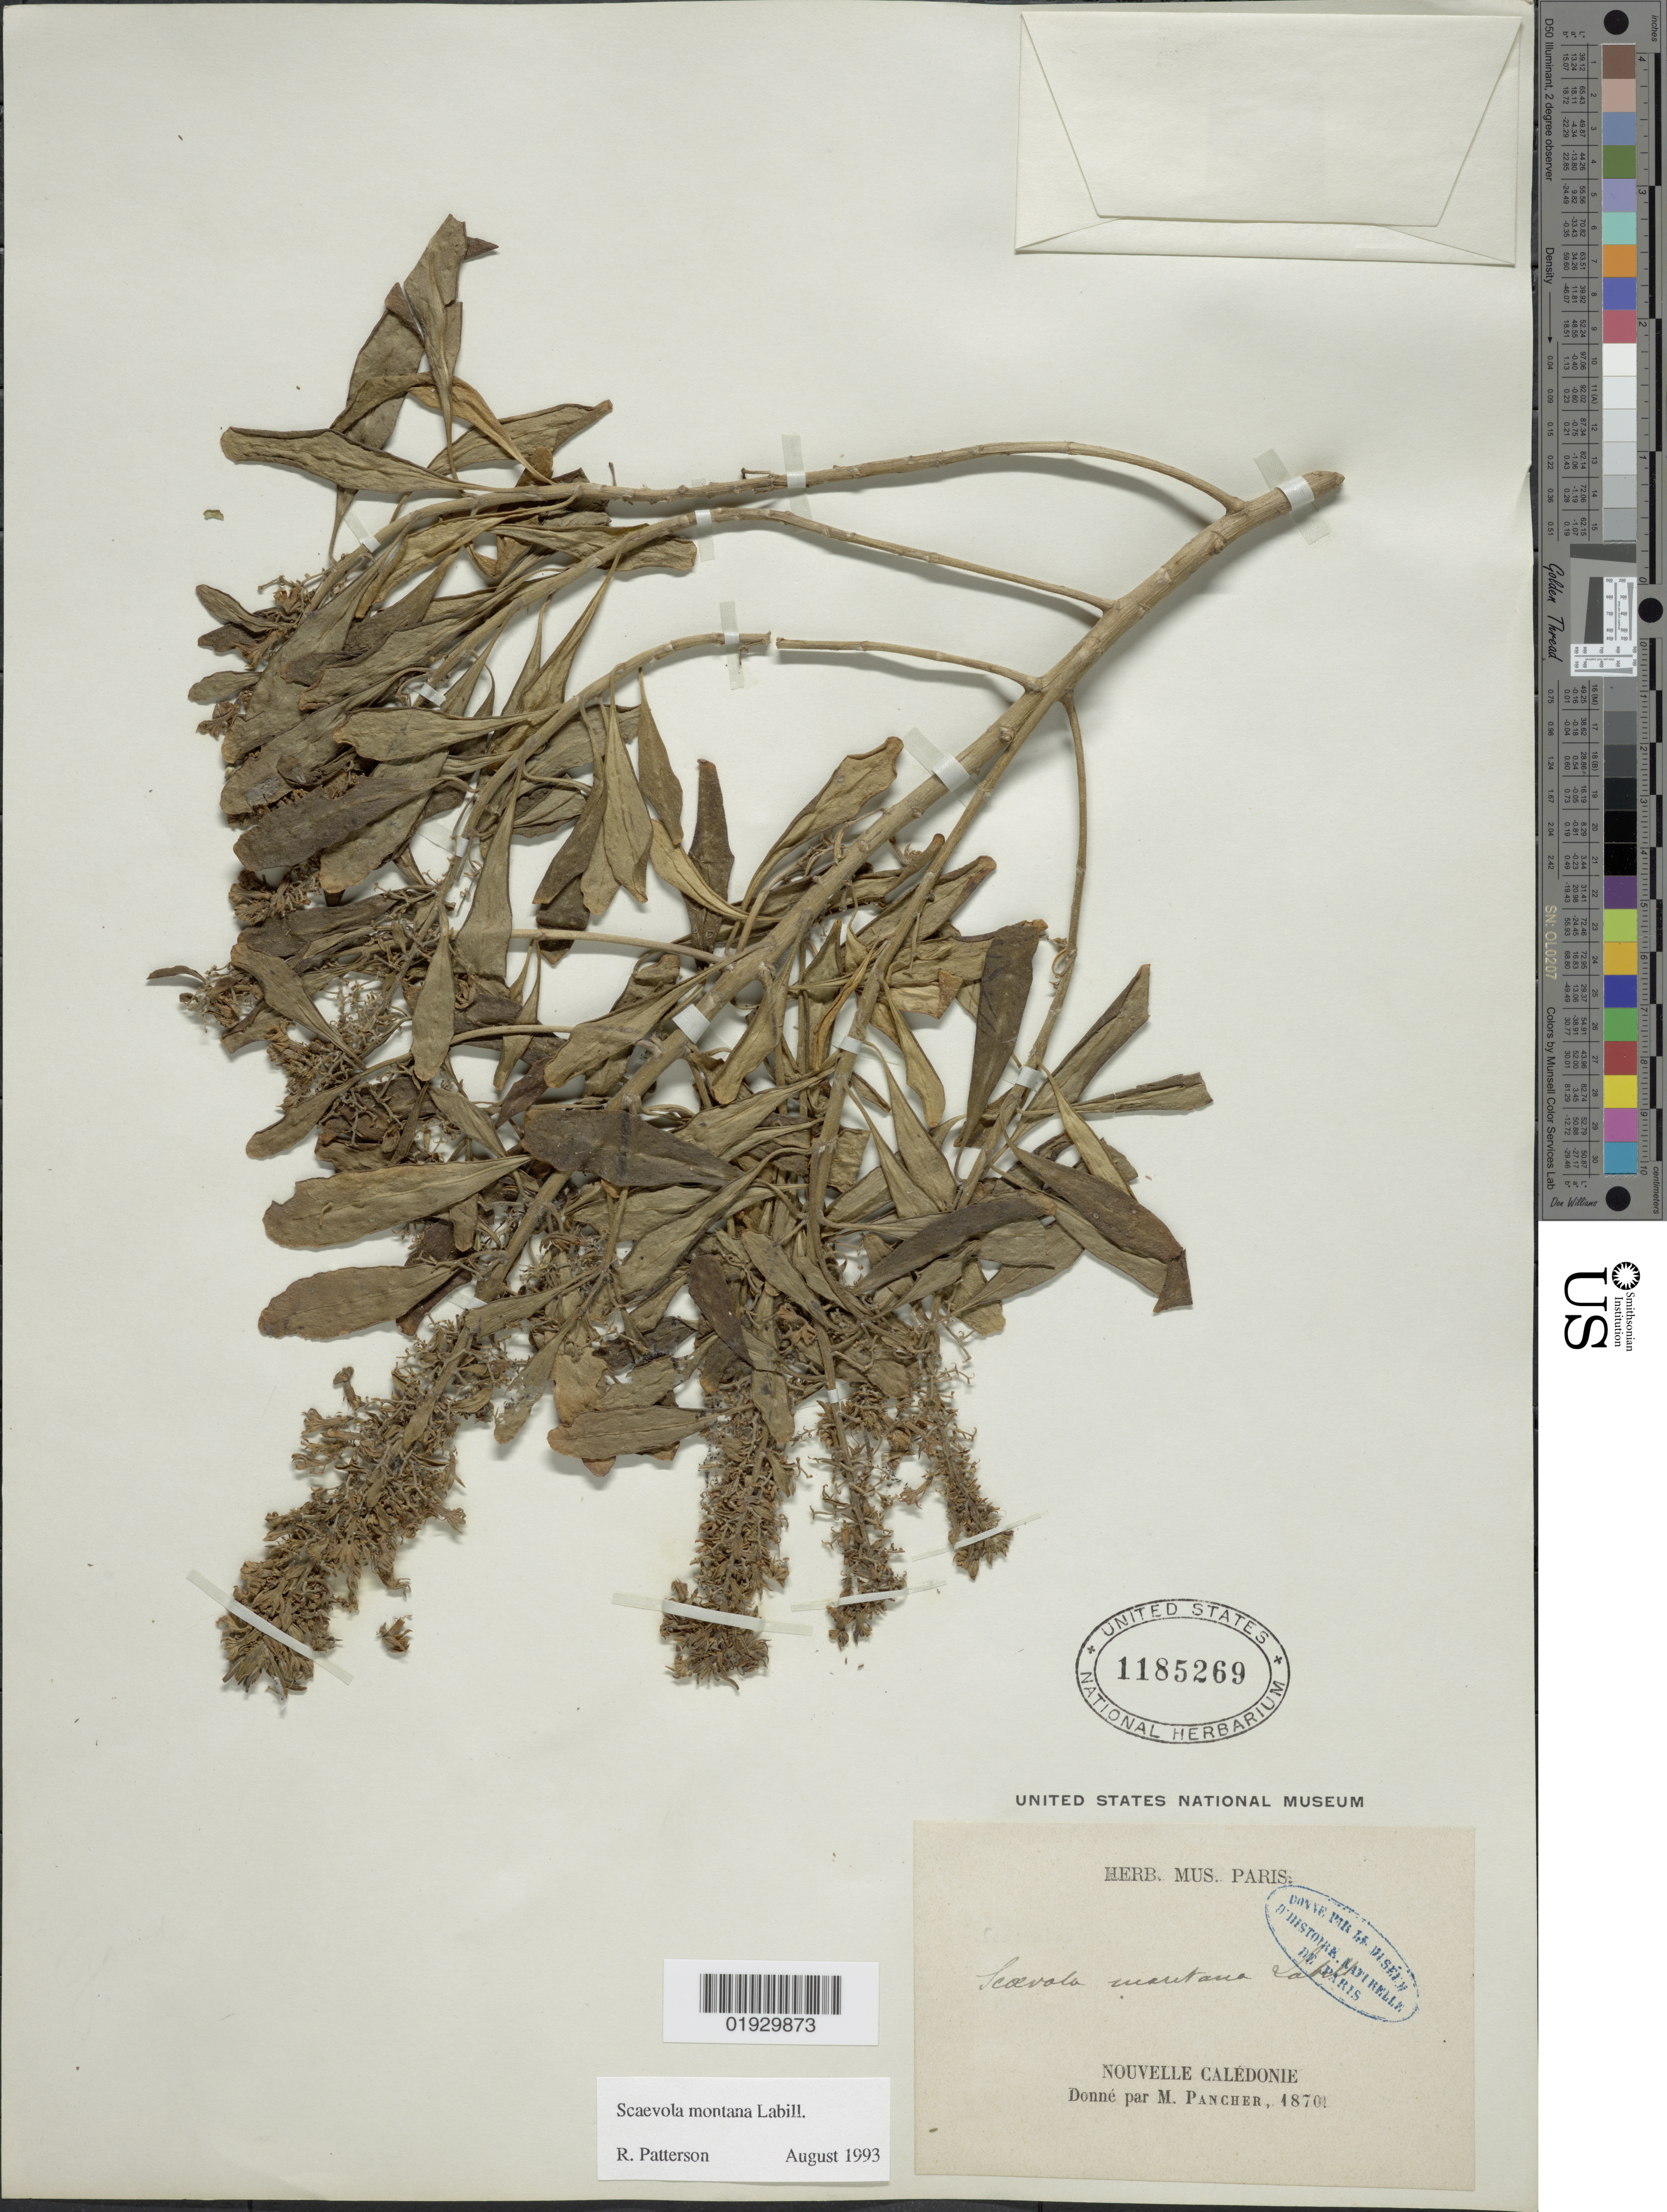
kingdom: Plantae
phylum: Tracheophyta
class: Magnoliopsida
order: Asterales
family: Goodeniaceae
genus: Scaevola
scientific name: Scaevola montana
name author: Labill.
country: New Caledonia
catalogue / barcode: US 1185269